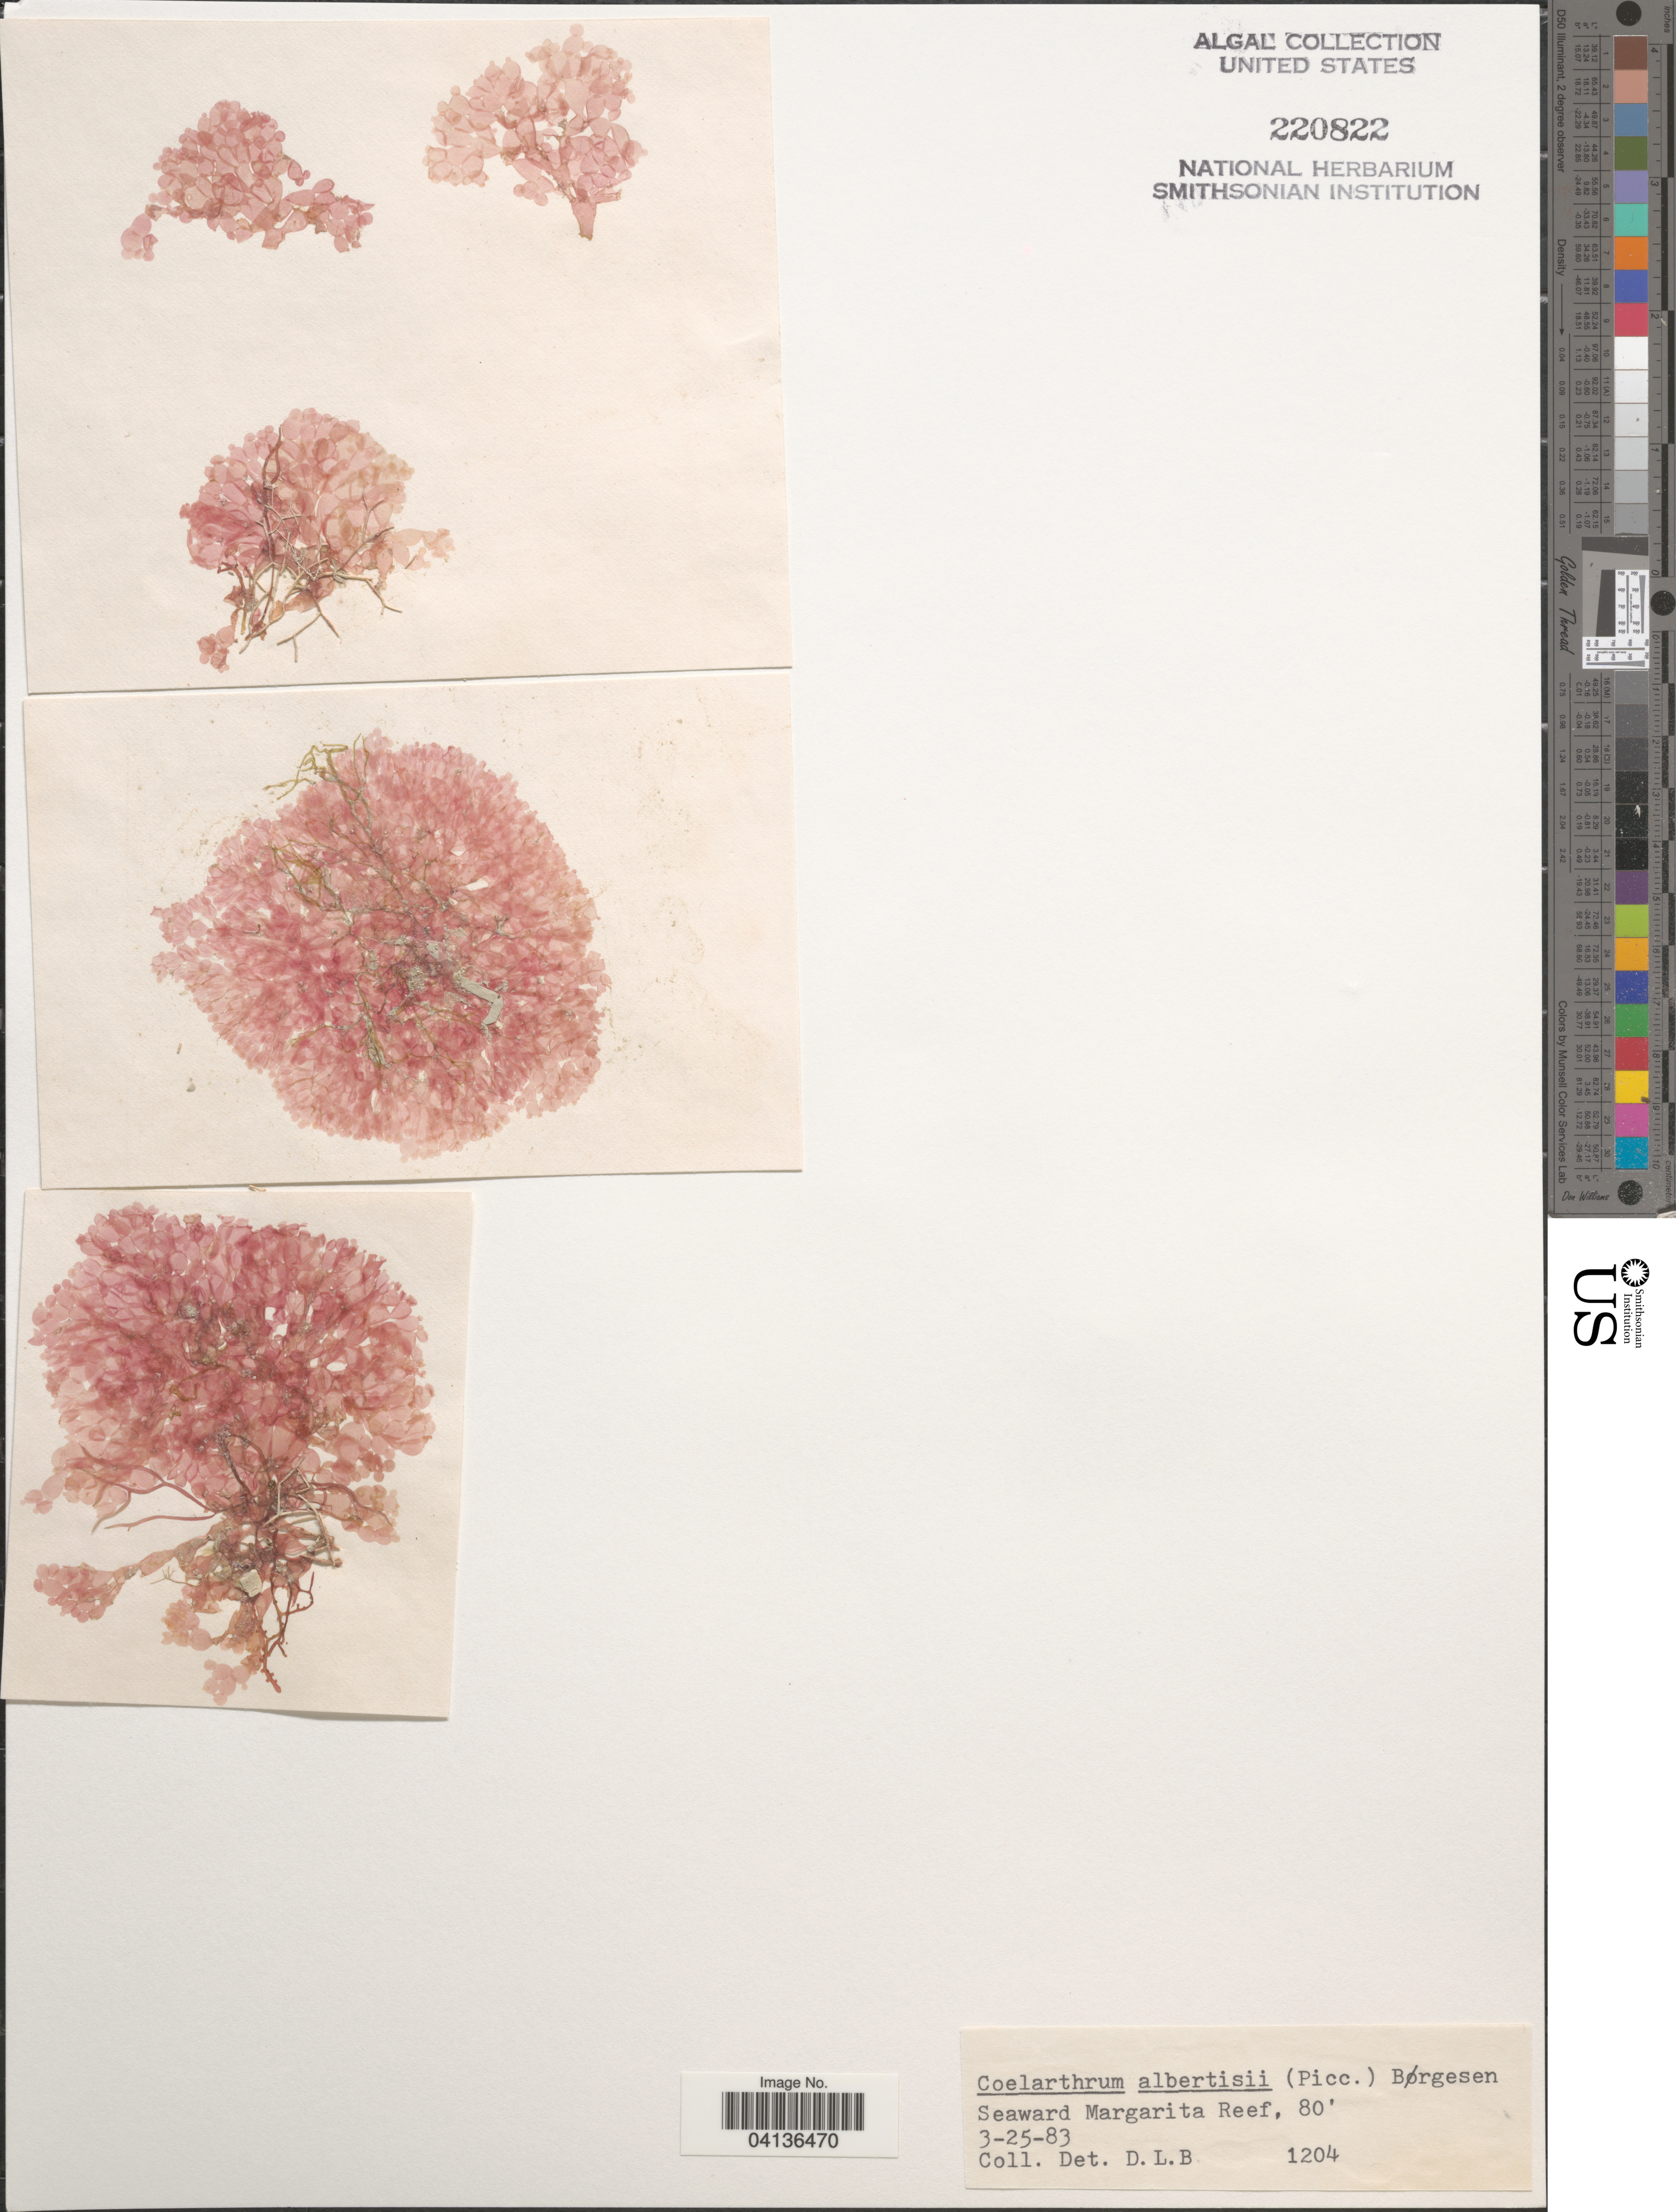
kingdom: Plantae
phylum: Rhodophyta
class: Florideophyceae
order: Rhodymeniales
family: Rhodymeniaceae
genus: Coelarthrum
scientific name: Coelarthrum cliftonii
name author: (Harv.) Kylin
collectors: D. L. B.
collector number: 1204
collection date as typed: Transcribed d/m/y: 25/3/83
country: Puerto Rico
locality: Seaward Margarita Reef.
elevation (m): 24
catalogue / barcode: US 220822